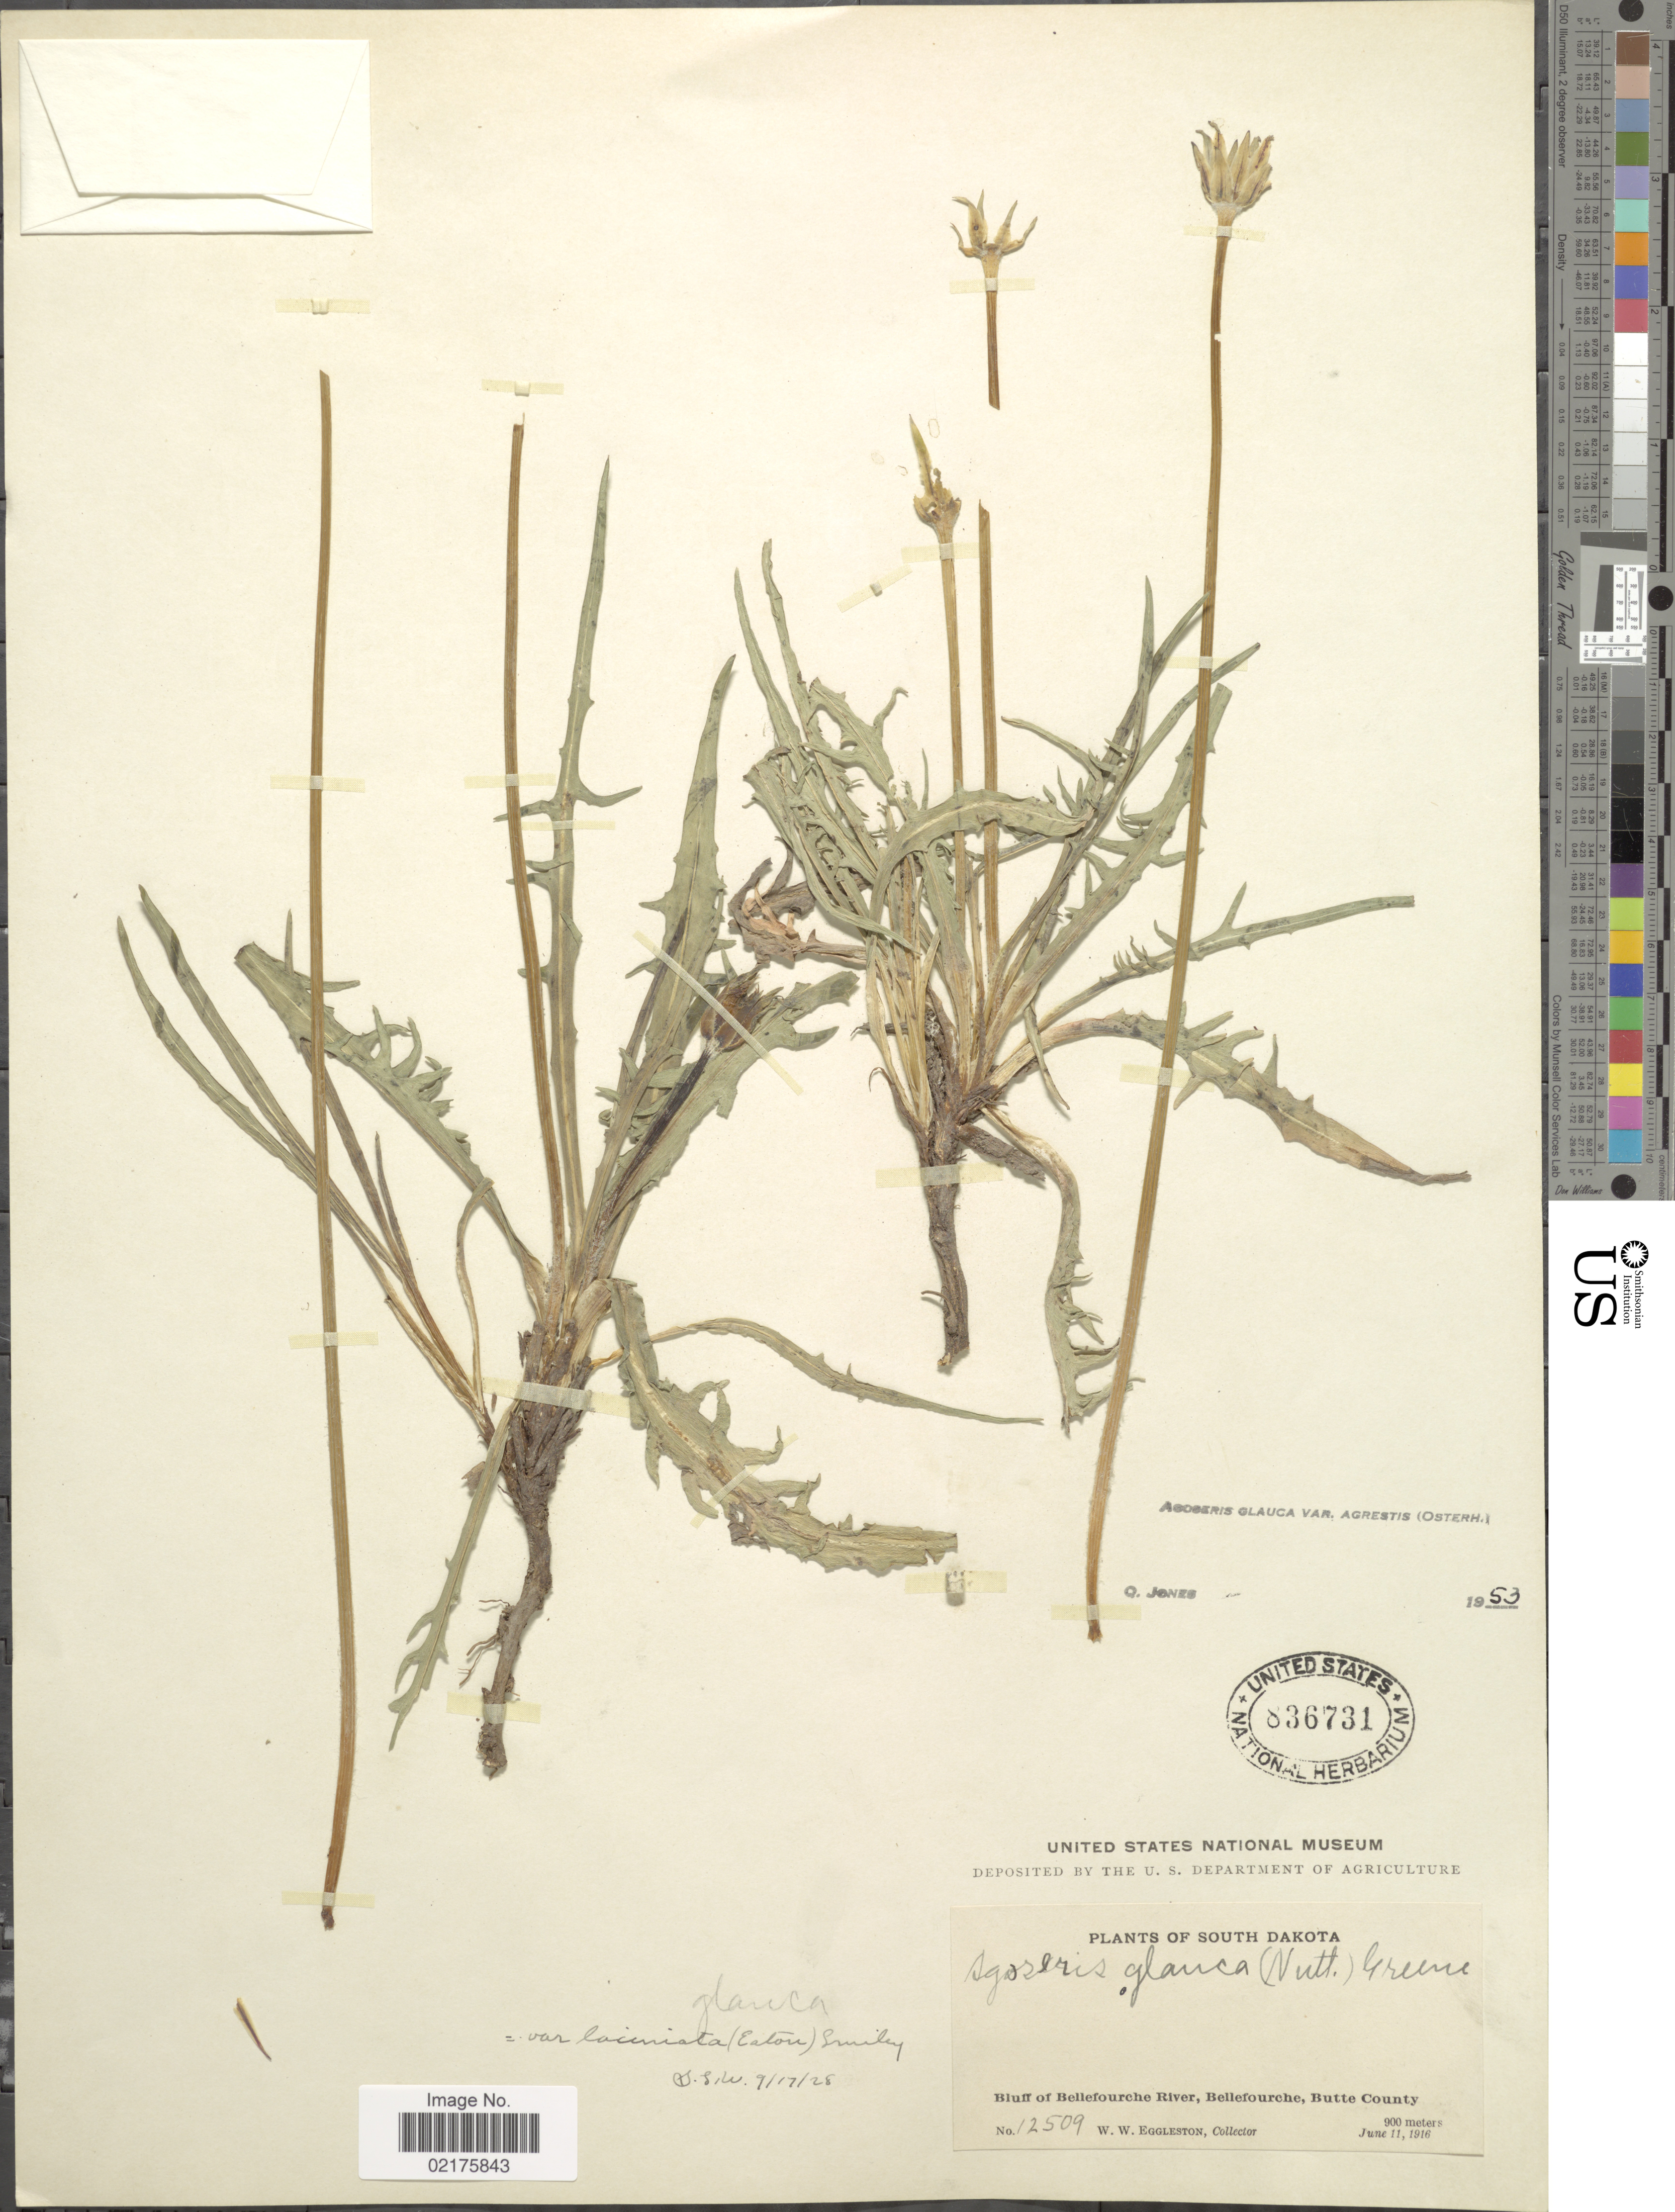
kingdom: Plantae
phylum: Tracheophyta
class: Magnoliopsida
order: Asterales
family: Asteraceae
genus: Agoseris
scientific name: Agoseris parviflora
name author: (Nutt.) D. Dietr.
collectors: W. W. Eggleston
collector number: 12509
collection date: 1916-06-11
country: United States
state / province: South Dakota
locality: Bluff of Bellefourche River, Bellefourche, Butte County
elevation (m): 900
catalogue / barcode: US 836731